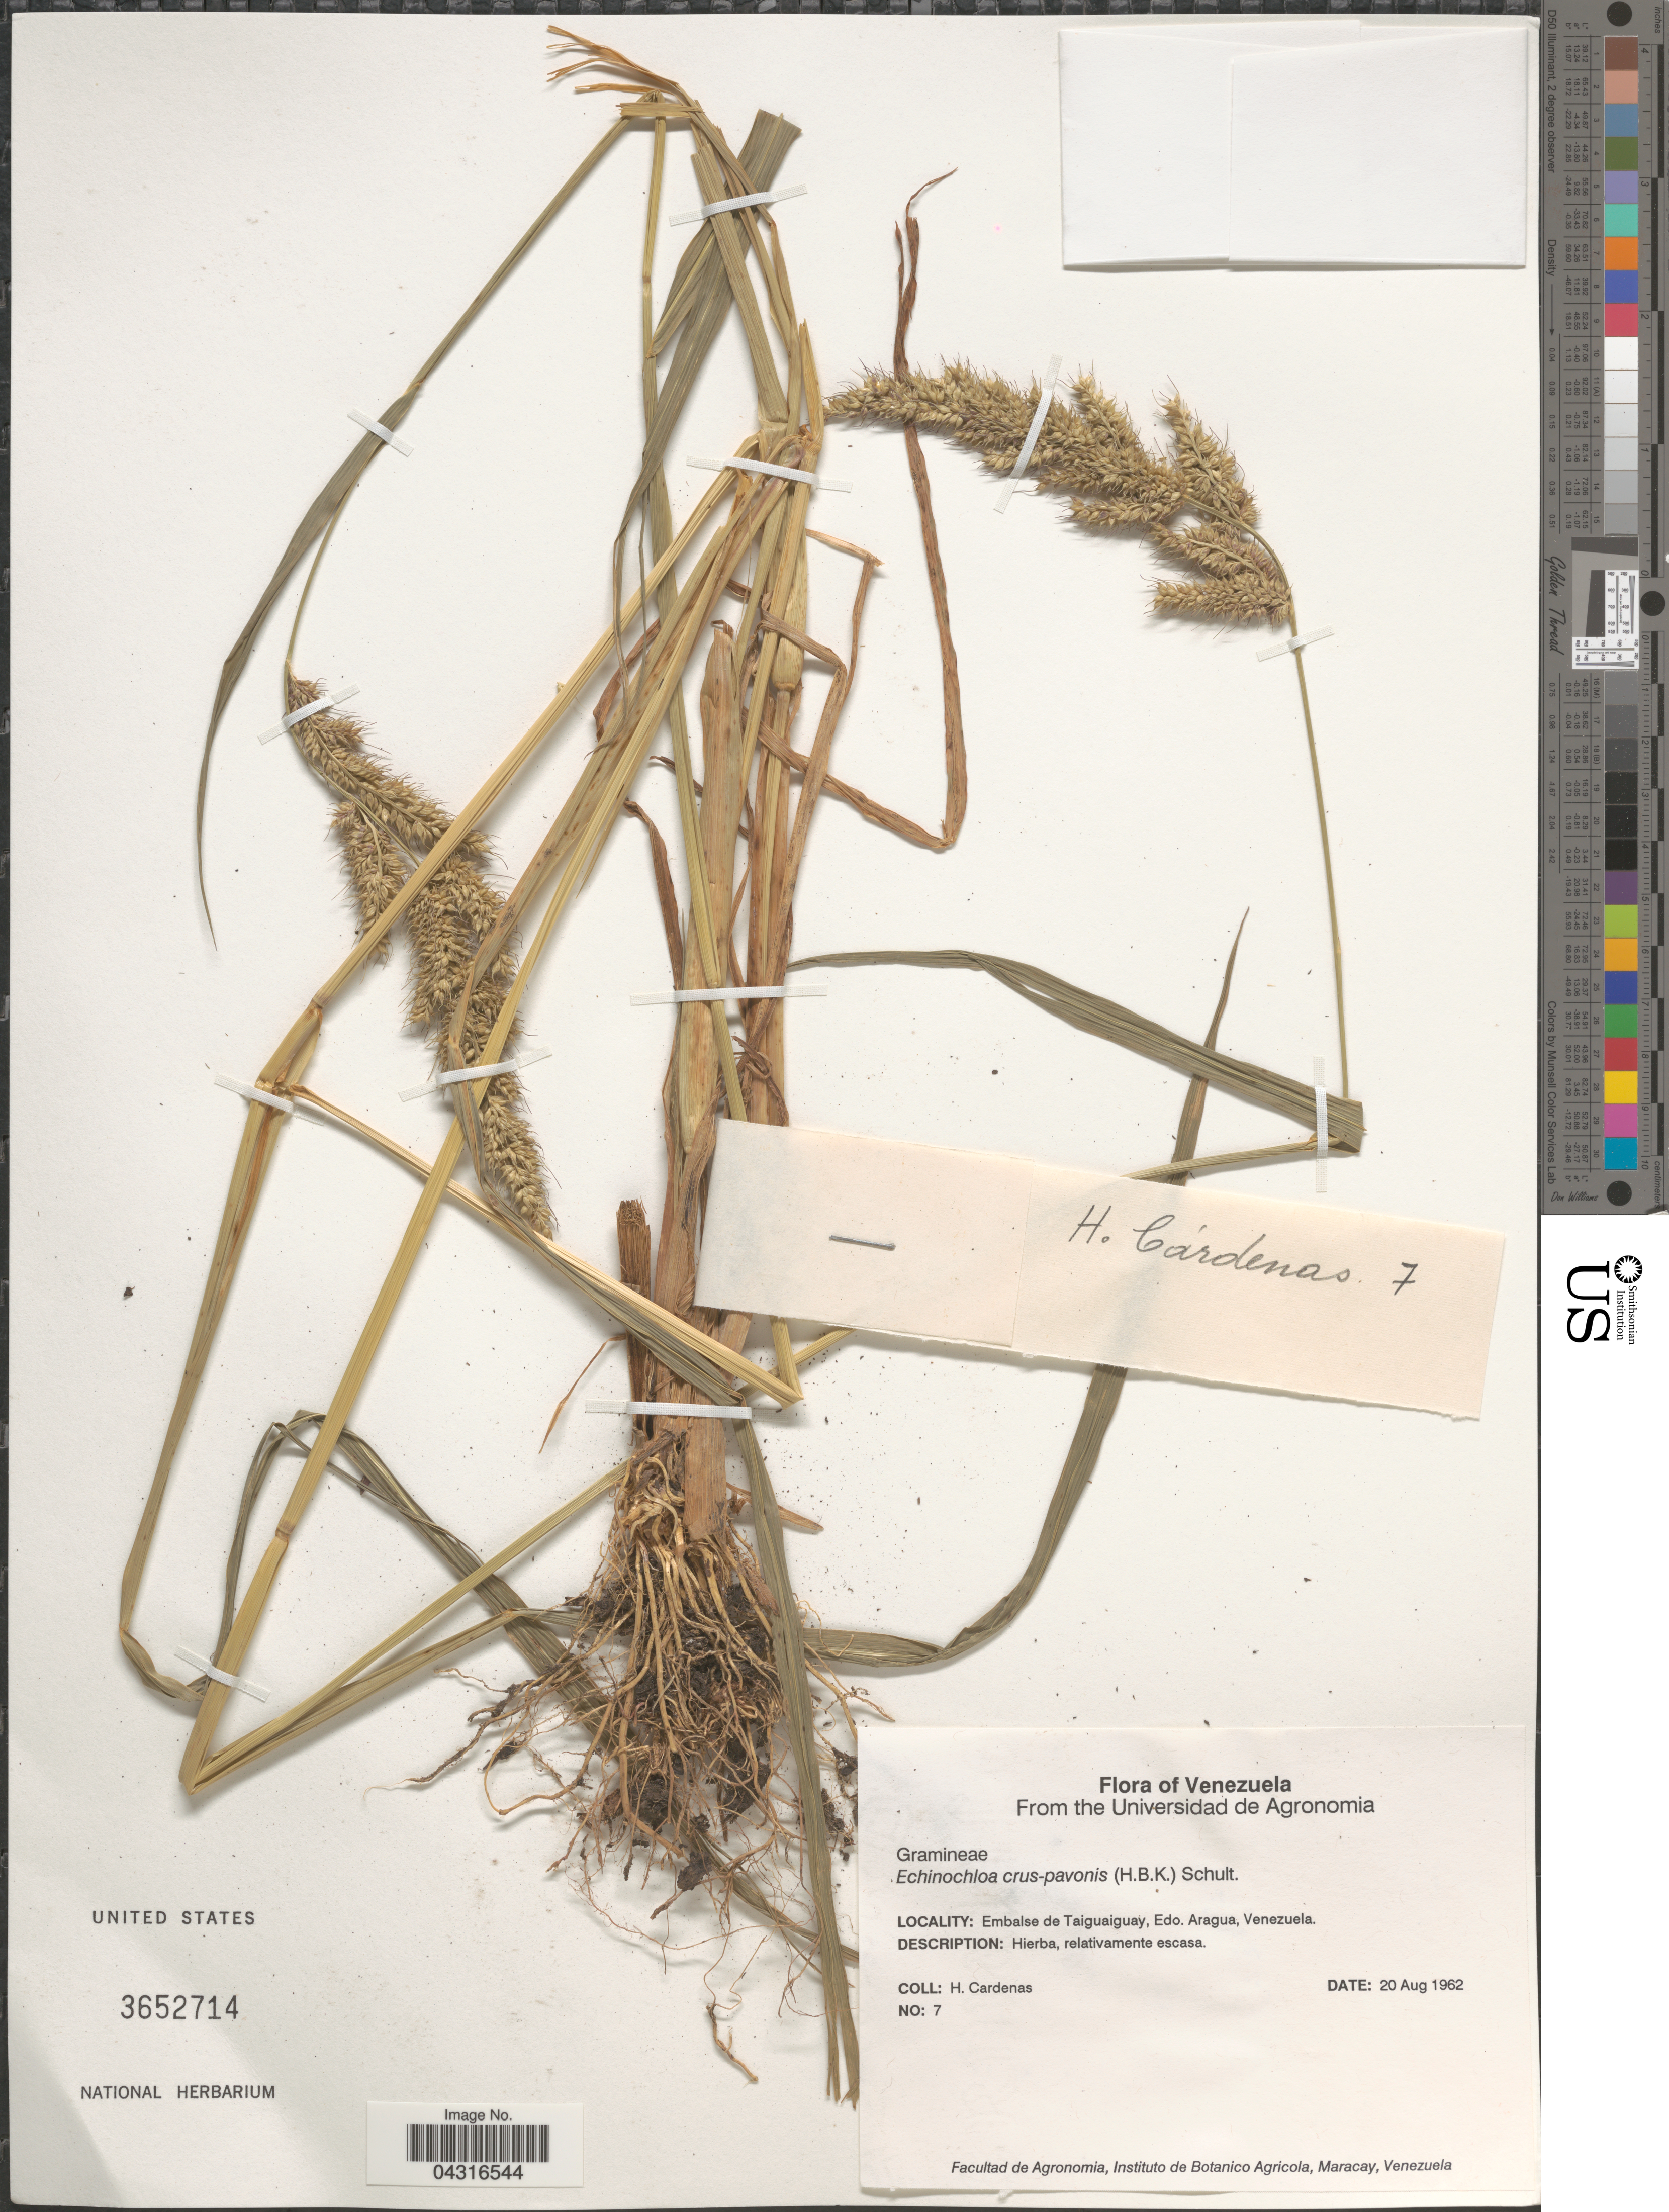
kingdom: Plantae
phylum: Tracheophyta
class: Liliopsida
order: Poales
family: Poaceae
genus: Echinochloa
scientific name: Echinochloa crus-pavonis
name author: (Kunth) Schult.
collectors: H. Cardenas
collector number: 7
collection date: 1962-08-20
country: Venezuela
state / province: Aragua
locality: Embalse de Taiguaiguay.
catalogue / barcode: US 3652714